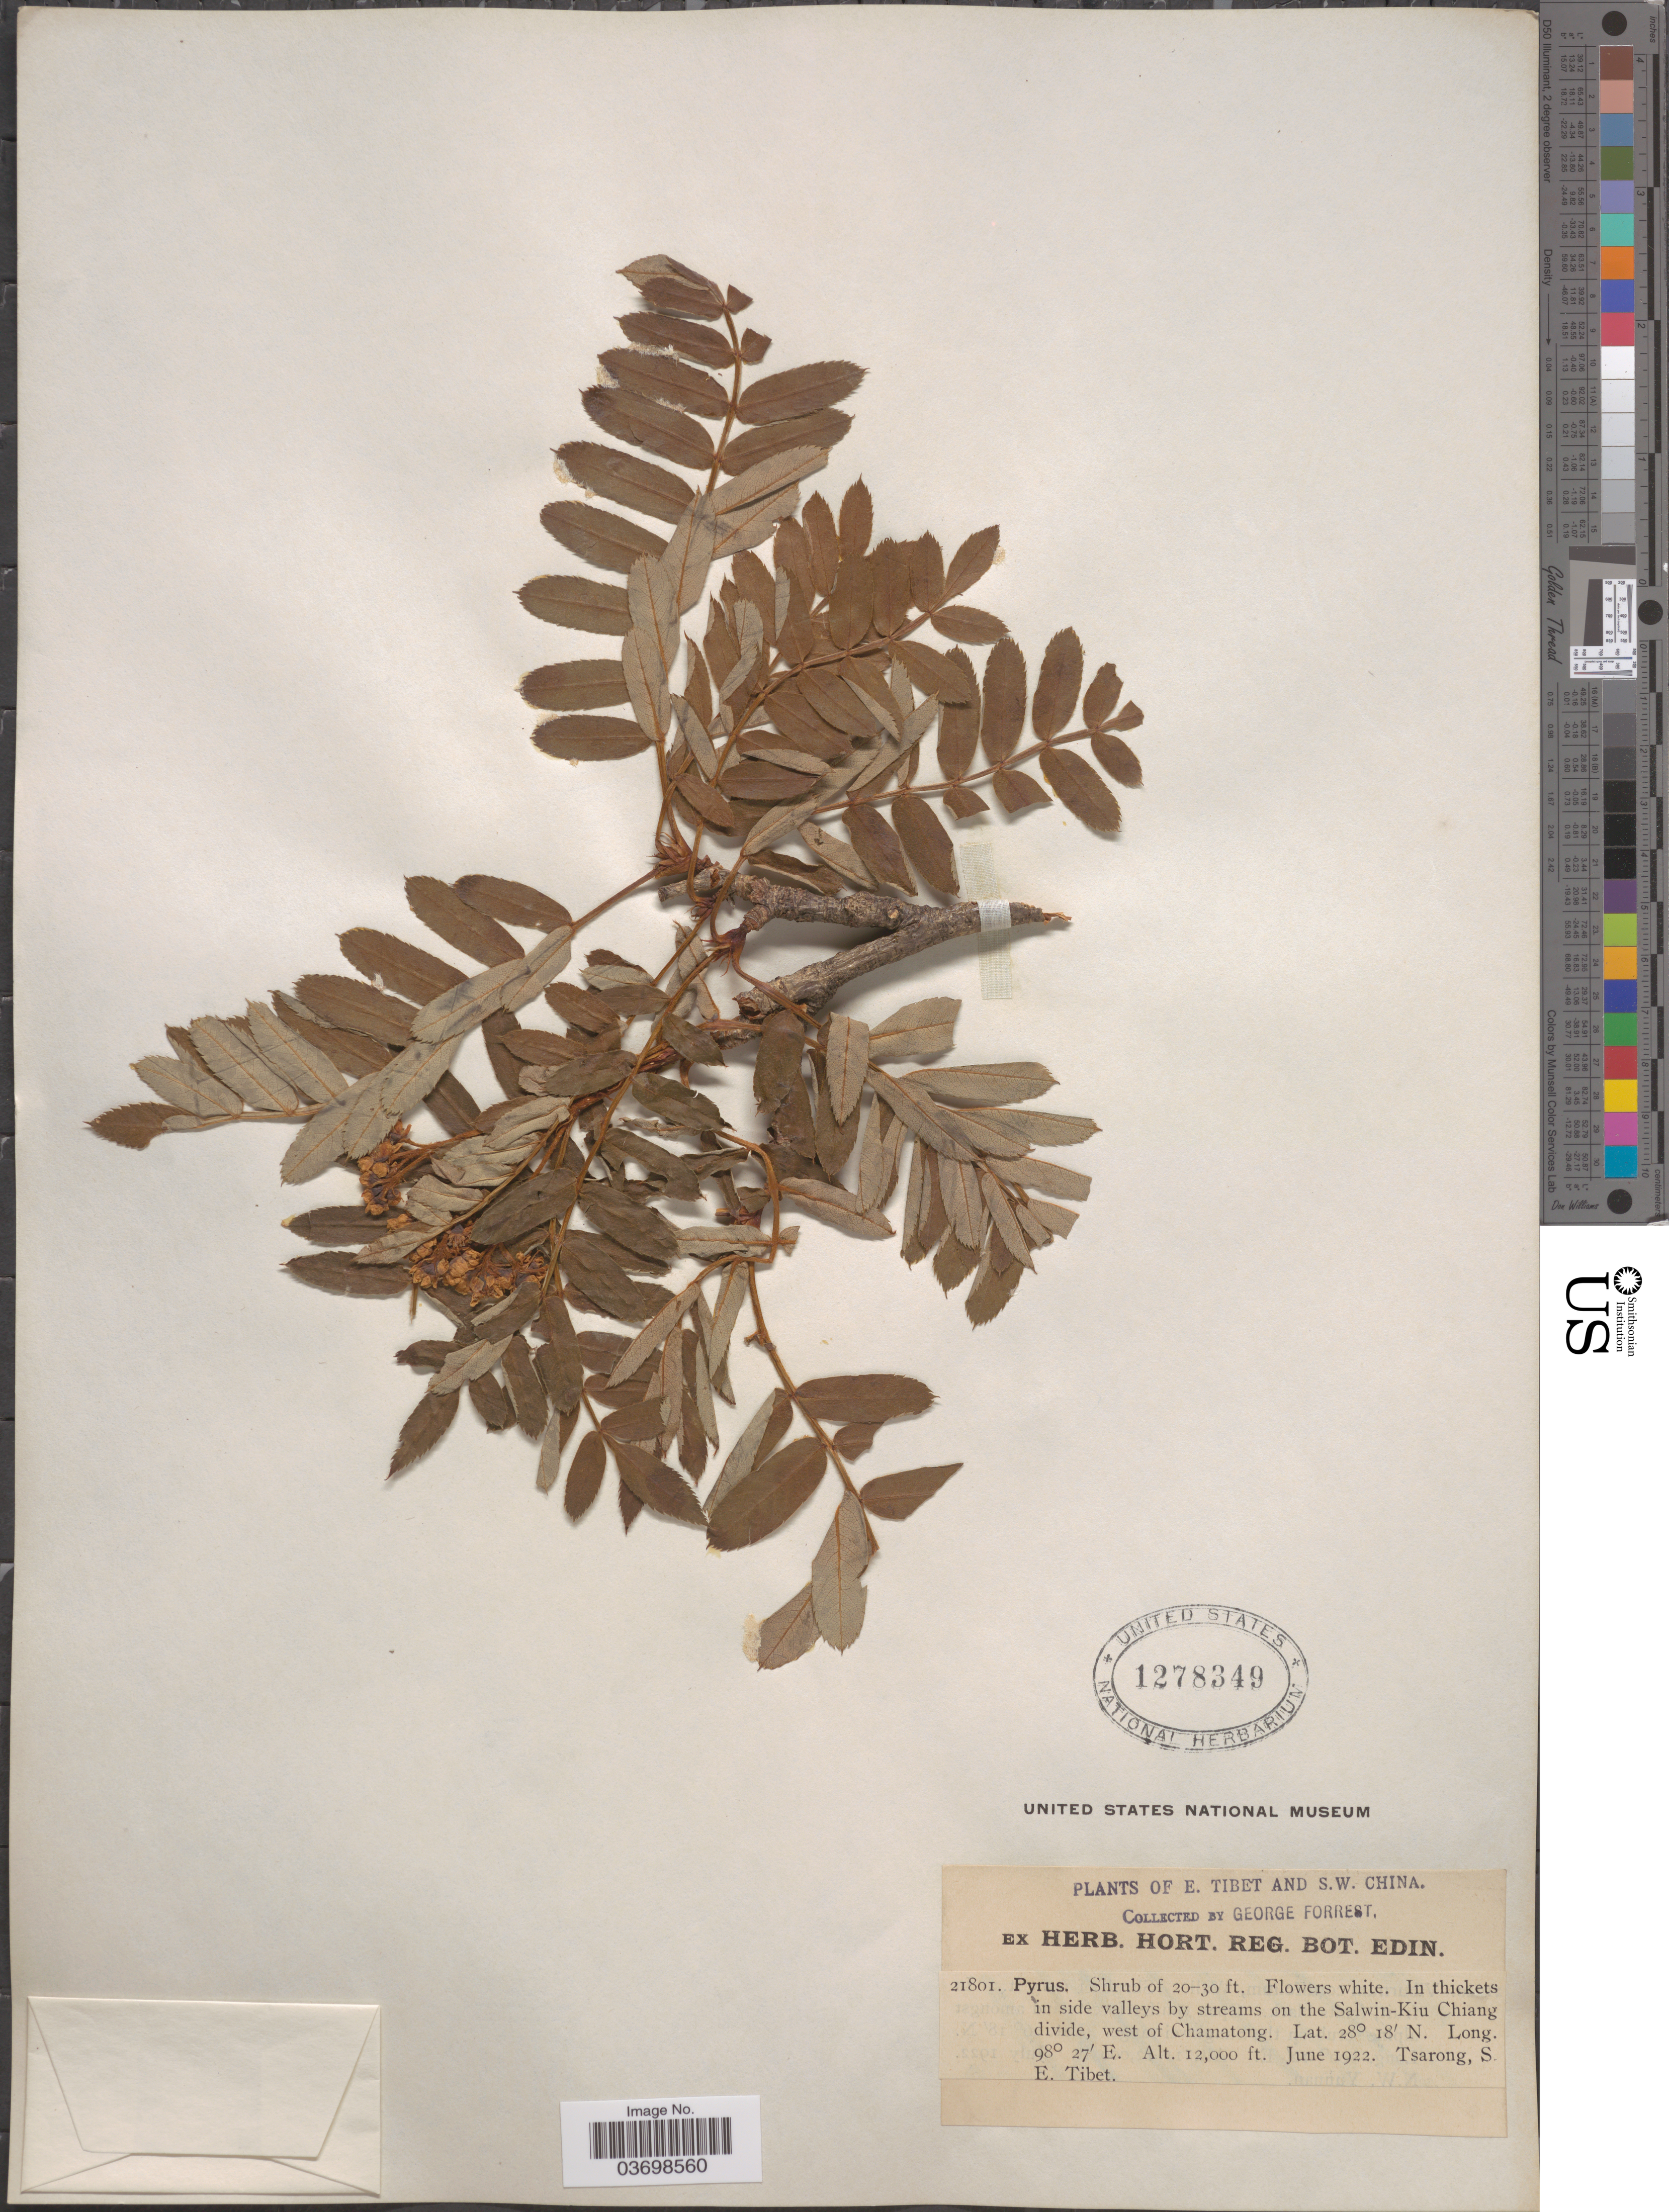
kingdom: Plantae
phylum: Tracheophyta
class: Magnoliopsida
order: Rosales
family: Rosaceae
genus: Sorbus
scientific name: Sorbus sp.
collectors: G. Forrest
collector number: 21801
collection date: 1922-06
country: China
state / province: Xizang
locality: S.W. China. In side valleys by streams on the Salwin-Kiu Chiang divide, west of Chamatong. Tsarong, S.E. Tibet.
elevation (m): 3658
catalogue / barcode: US 1278349